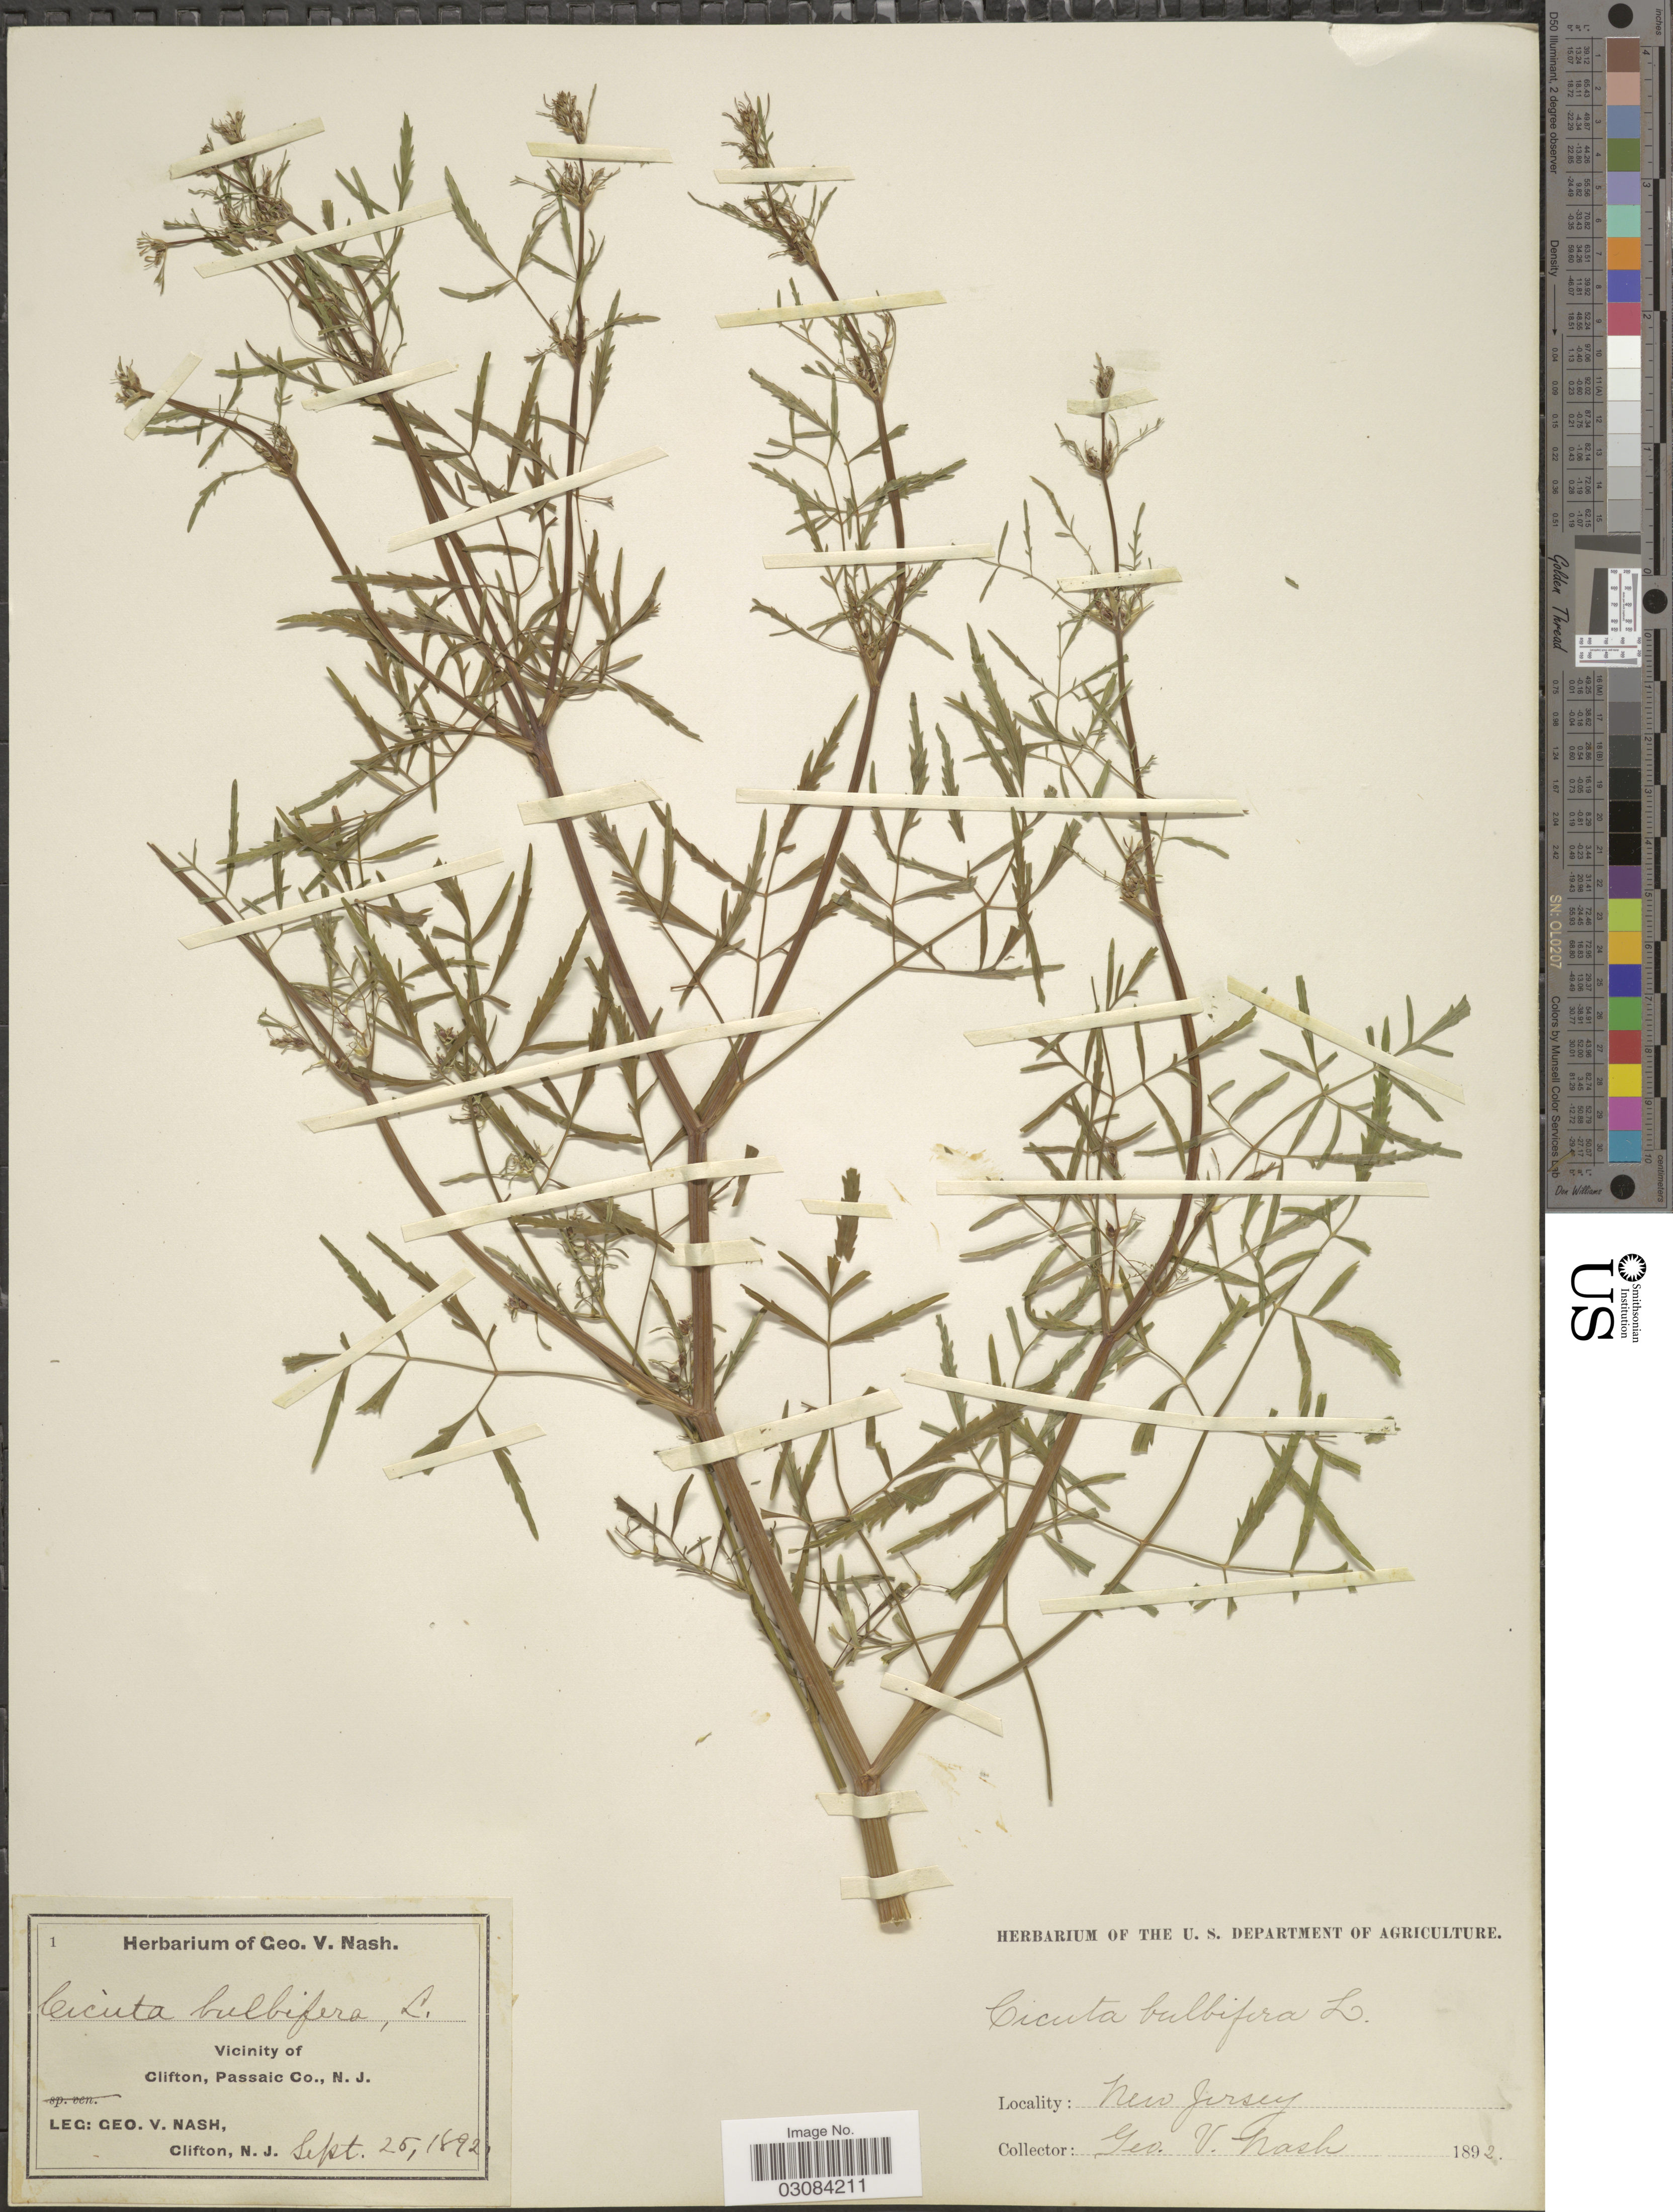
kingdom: Plantae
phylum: Tracheophyta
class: Magnoliopsida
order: Apiales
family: Apiaceae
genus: Cicuta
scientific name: Cicuta bulbifera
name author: L.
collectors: G. V. Nash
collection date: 1892-09-25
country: United States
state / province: New Jersey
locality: Vicinity of Clifton, Passaic Co.